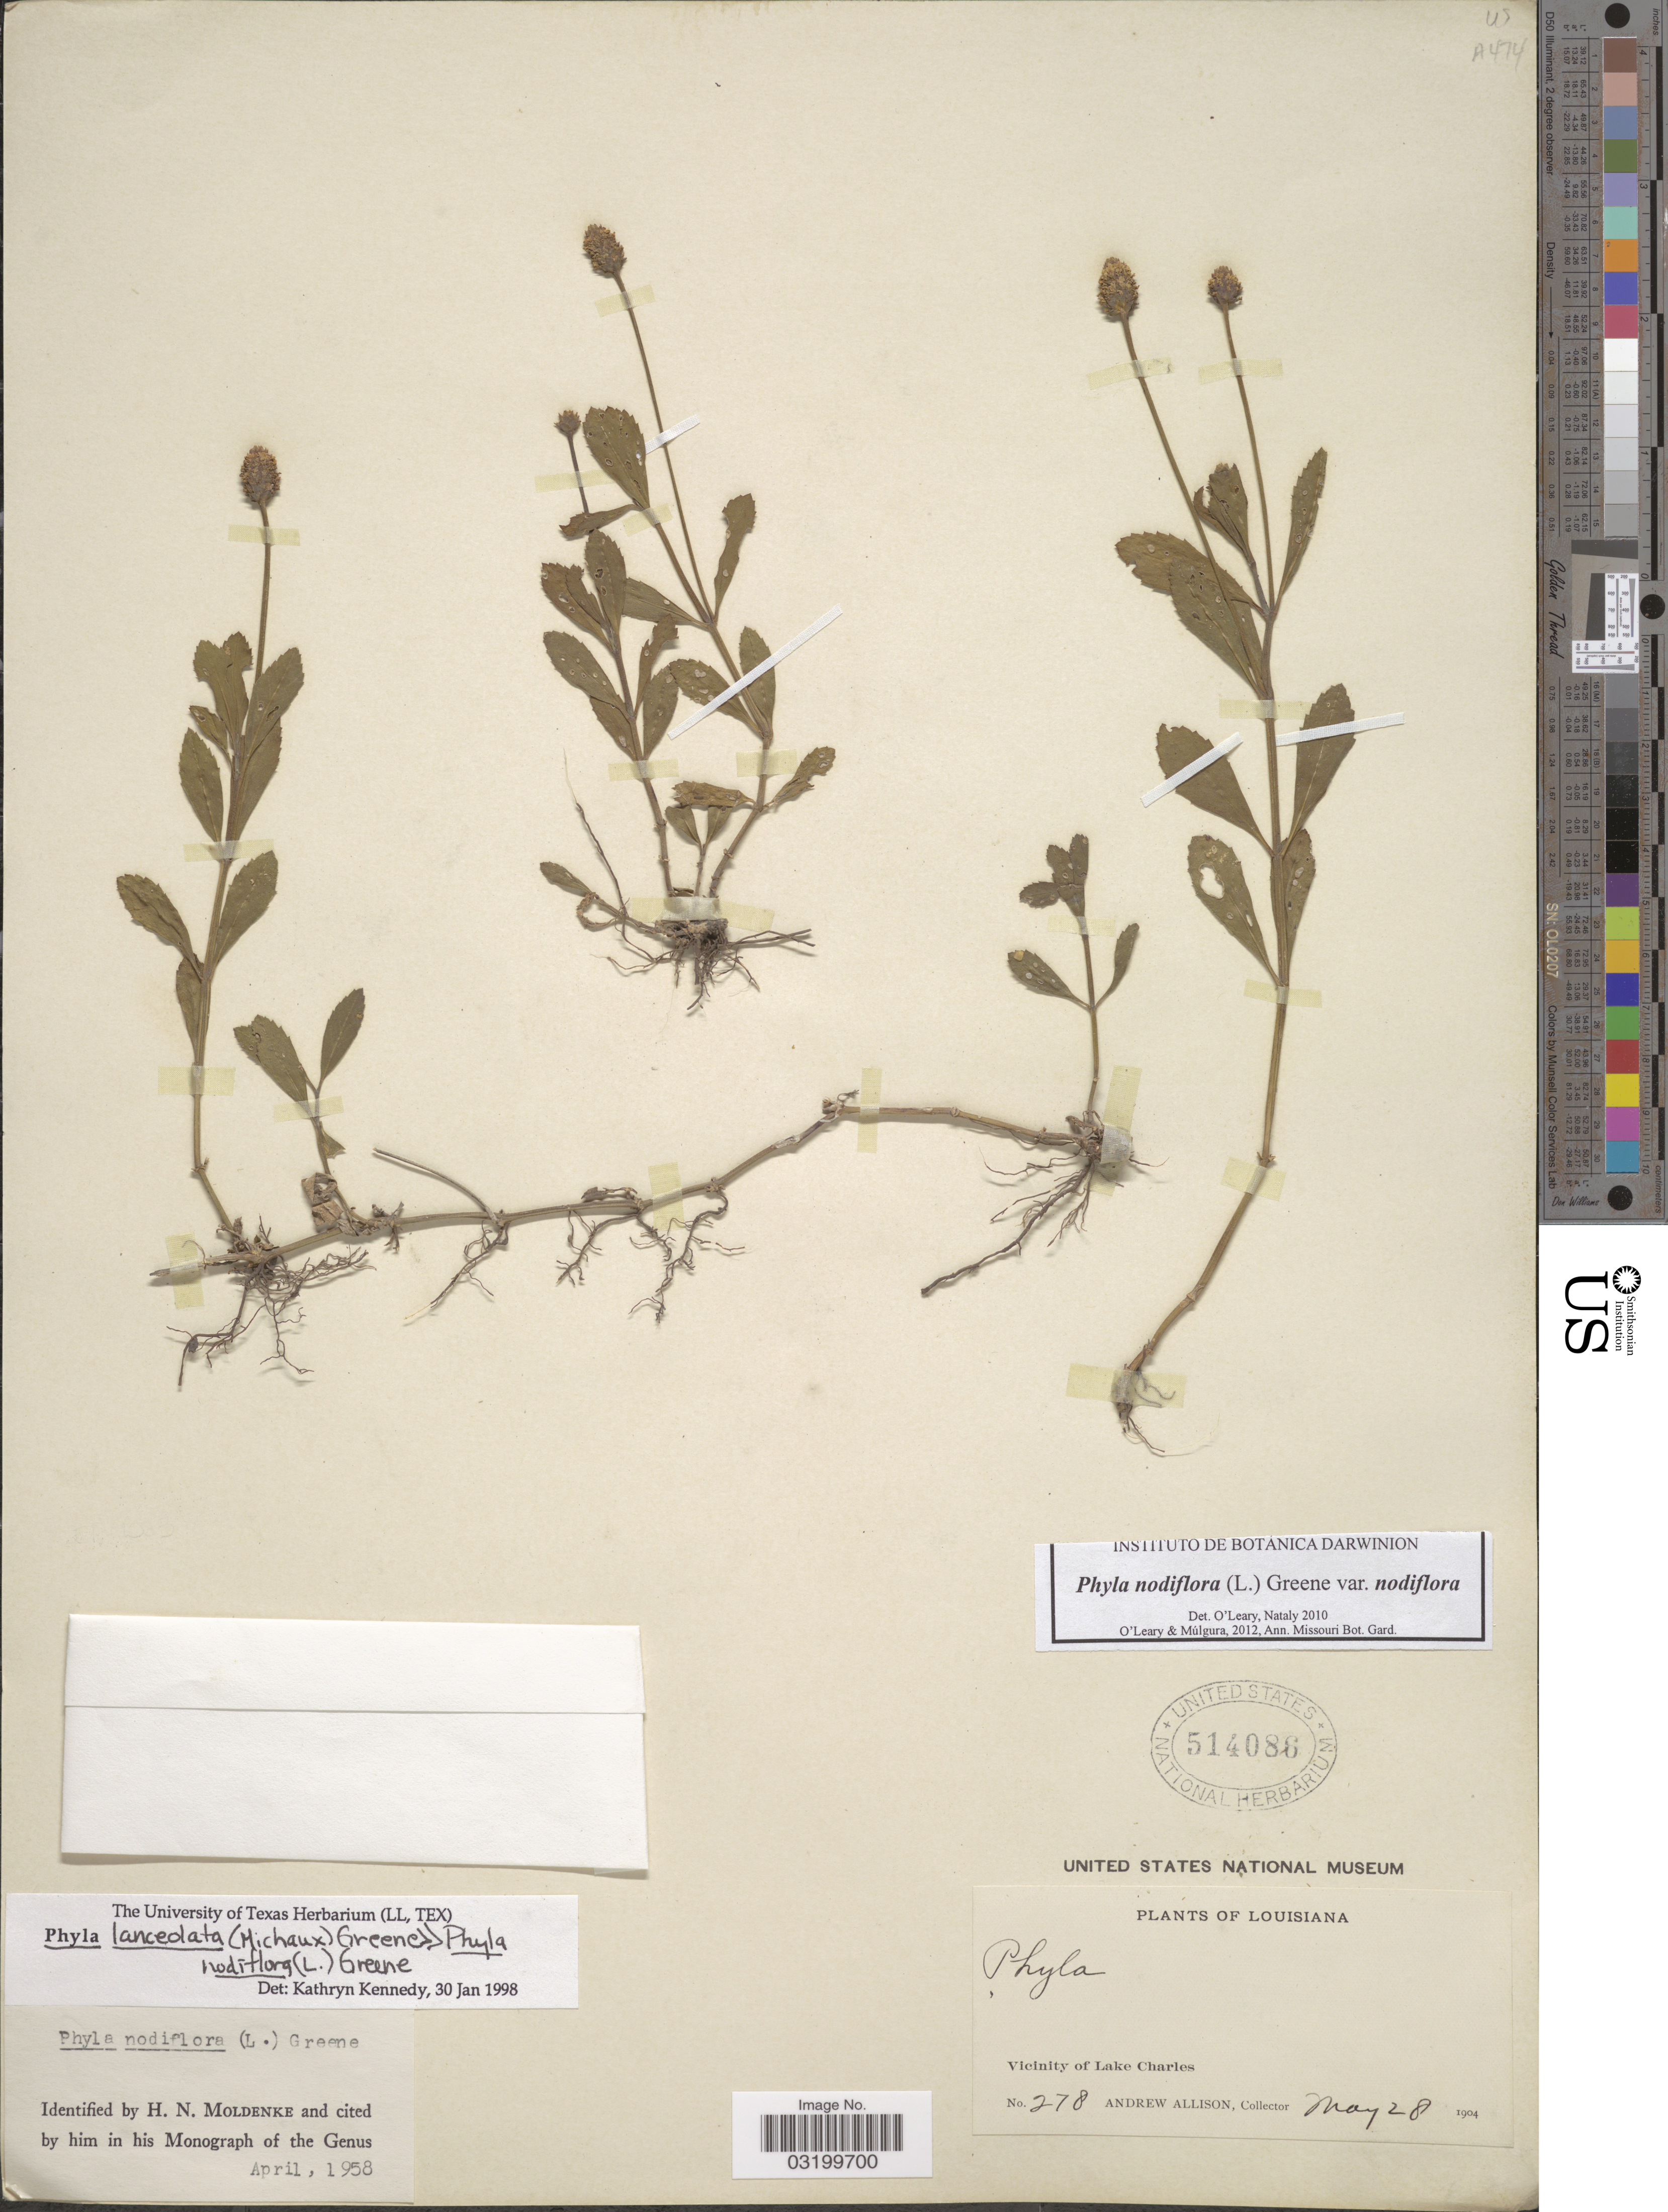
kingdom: Plantae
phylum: Tracheophyta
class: Magnoliopsida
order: Lamiales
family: Verbenaceae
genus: Phyla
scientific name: Phyla nodiflora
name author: (L.) Greene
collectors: A. Allison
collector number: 278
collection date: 1904-05-28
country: United States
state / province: Louisiana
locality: Vicinity of Lake Charles.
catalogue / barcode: US 514086